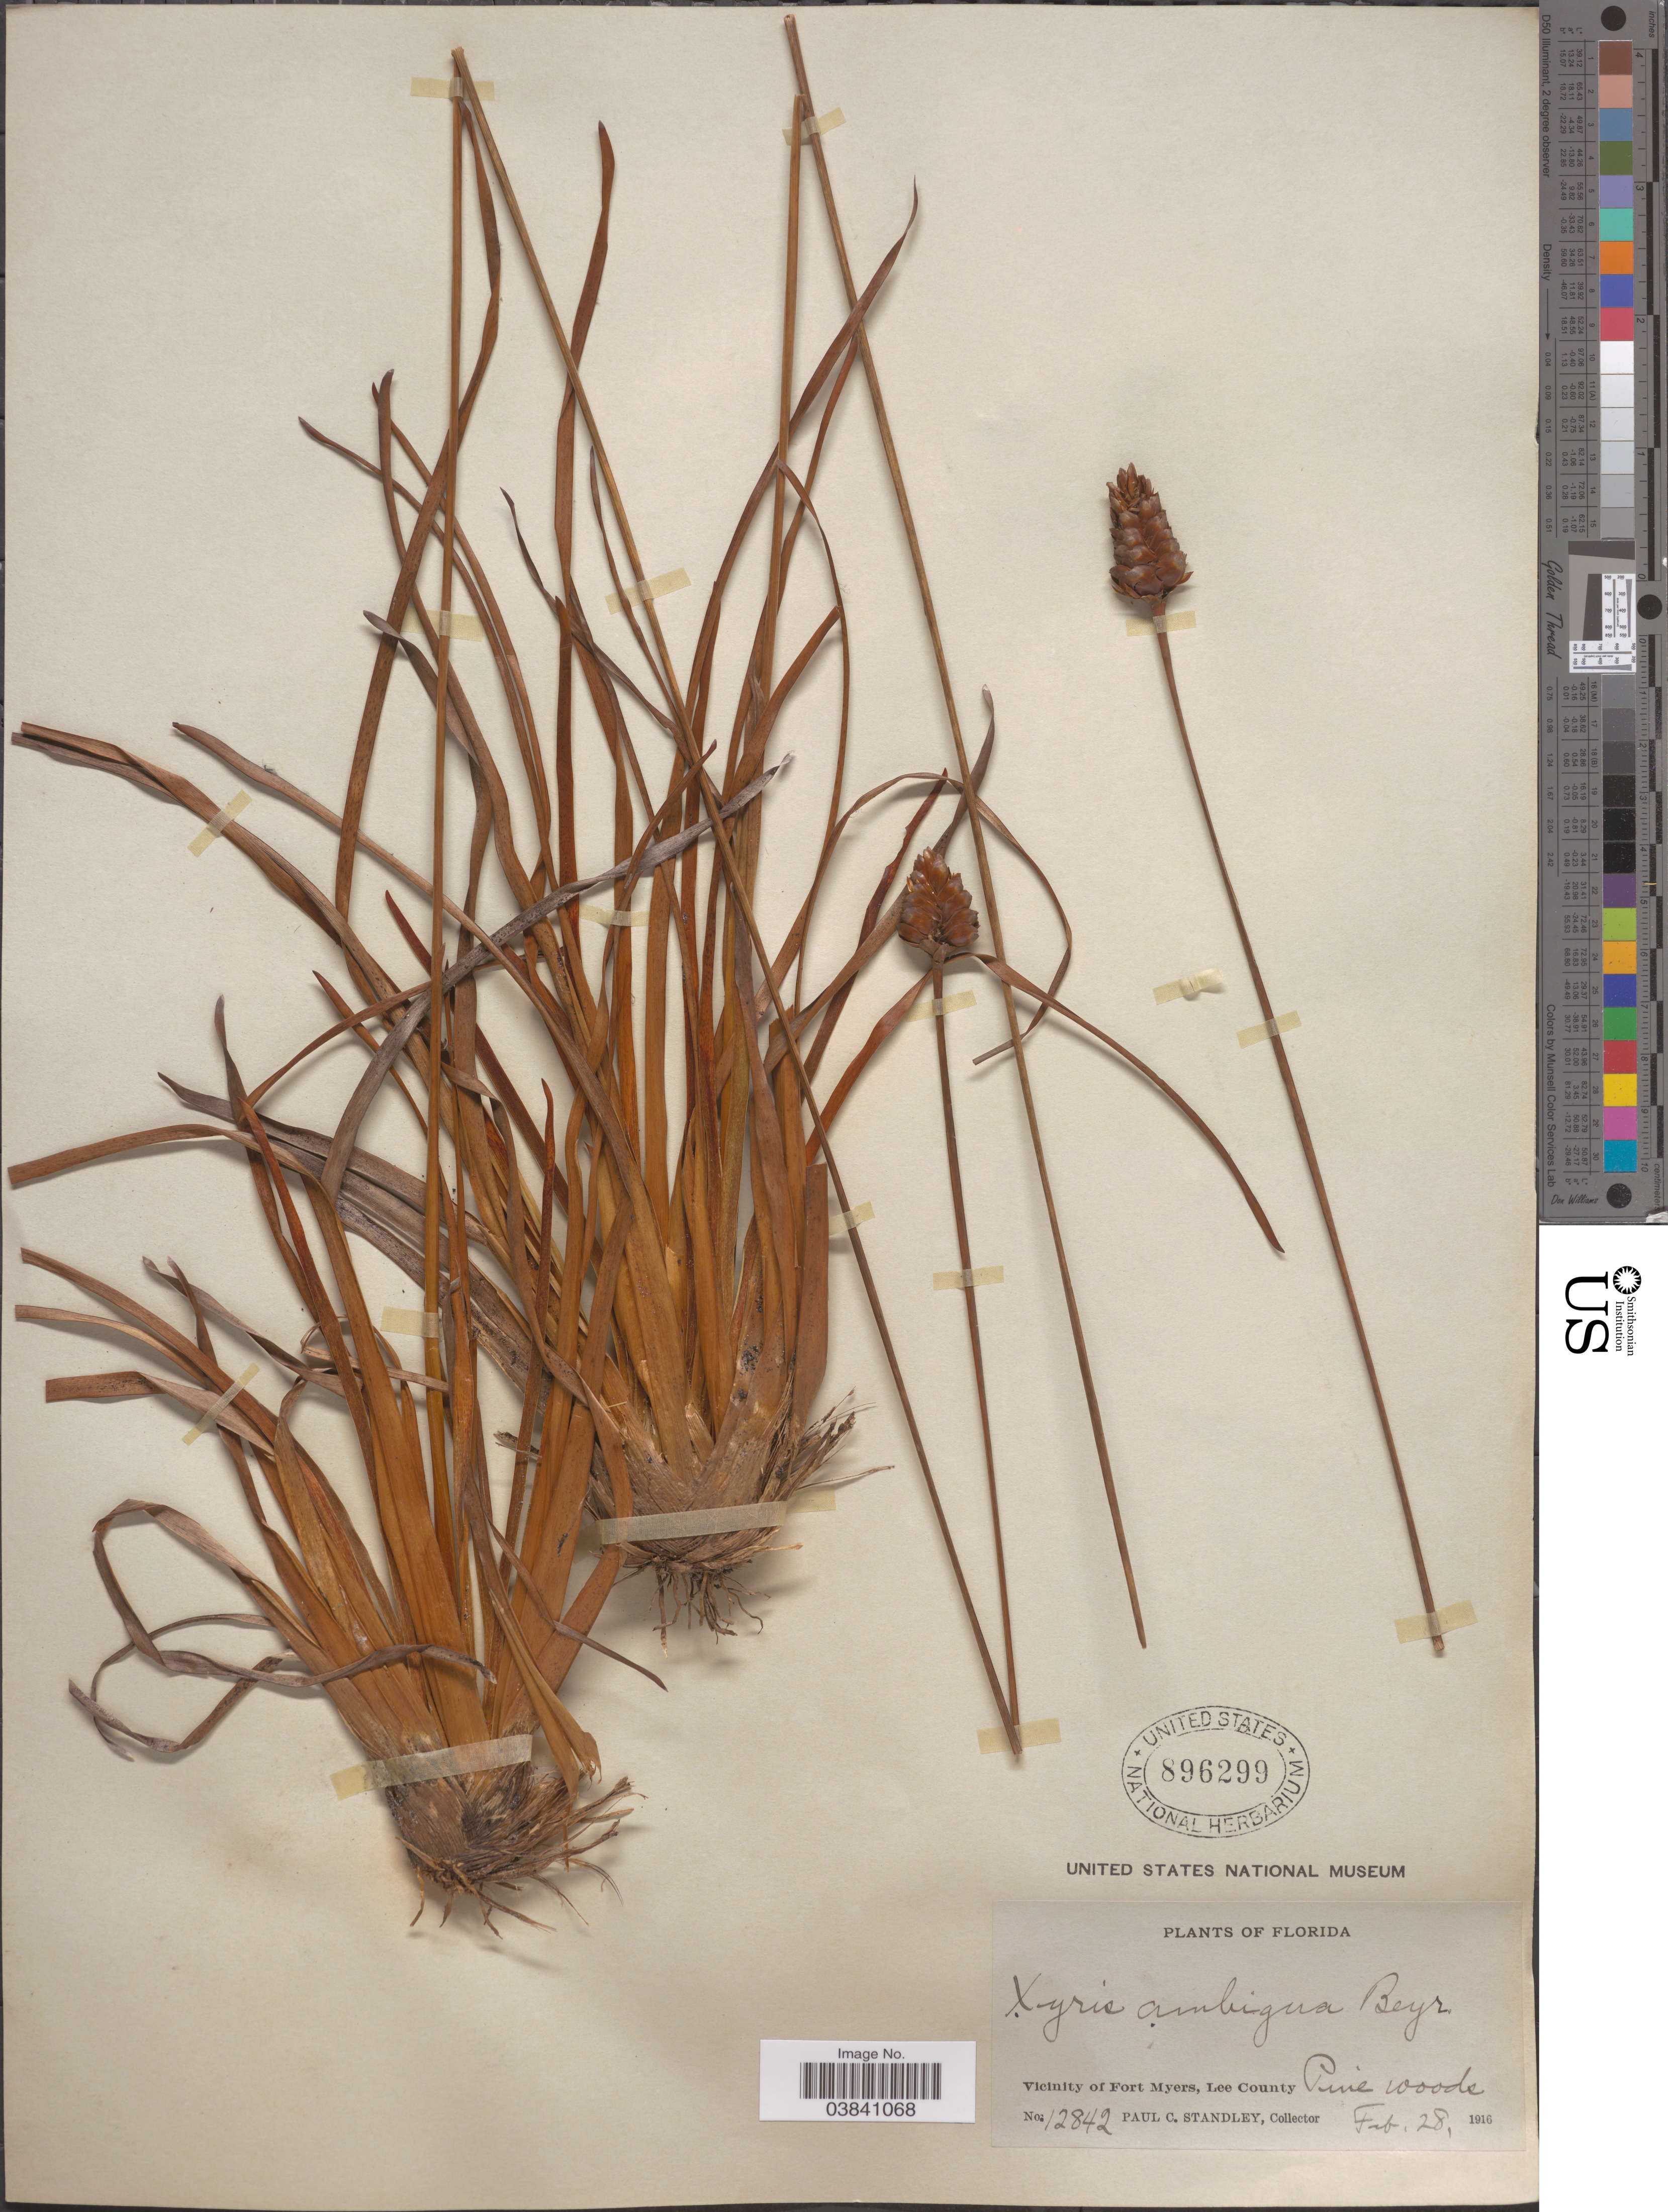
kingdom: Plantae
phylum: Tracheophyta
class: Liliopsida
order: Poales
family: Xyridaceae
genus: Xyris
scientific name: Xyris ambigua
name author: Beyr. ex Kunth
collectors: P. C. Standley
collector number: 12842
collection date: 1916-02-28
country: United States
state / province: Florida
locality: Vicinity of Fort Myers, Lee County. Pine woods.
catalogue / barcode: US 896299